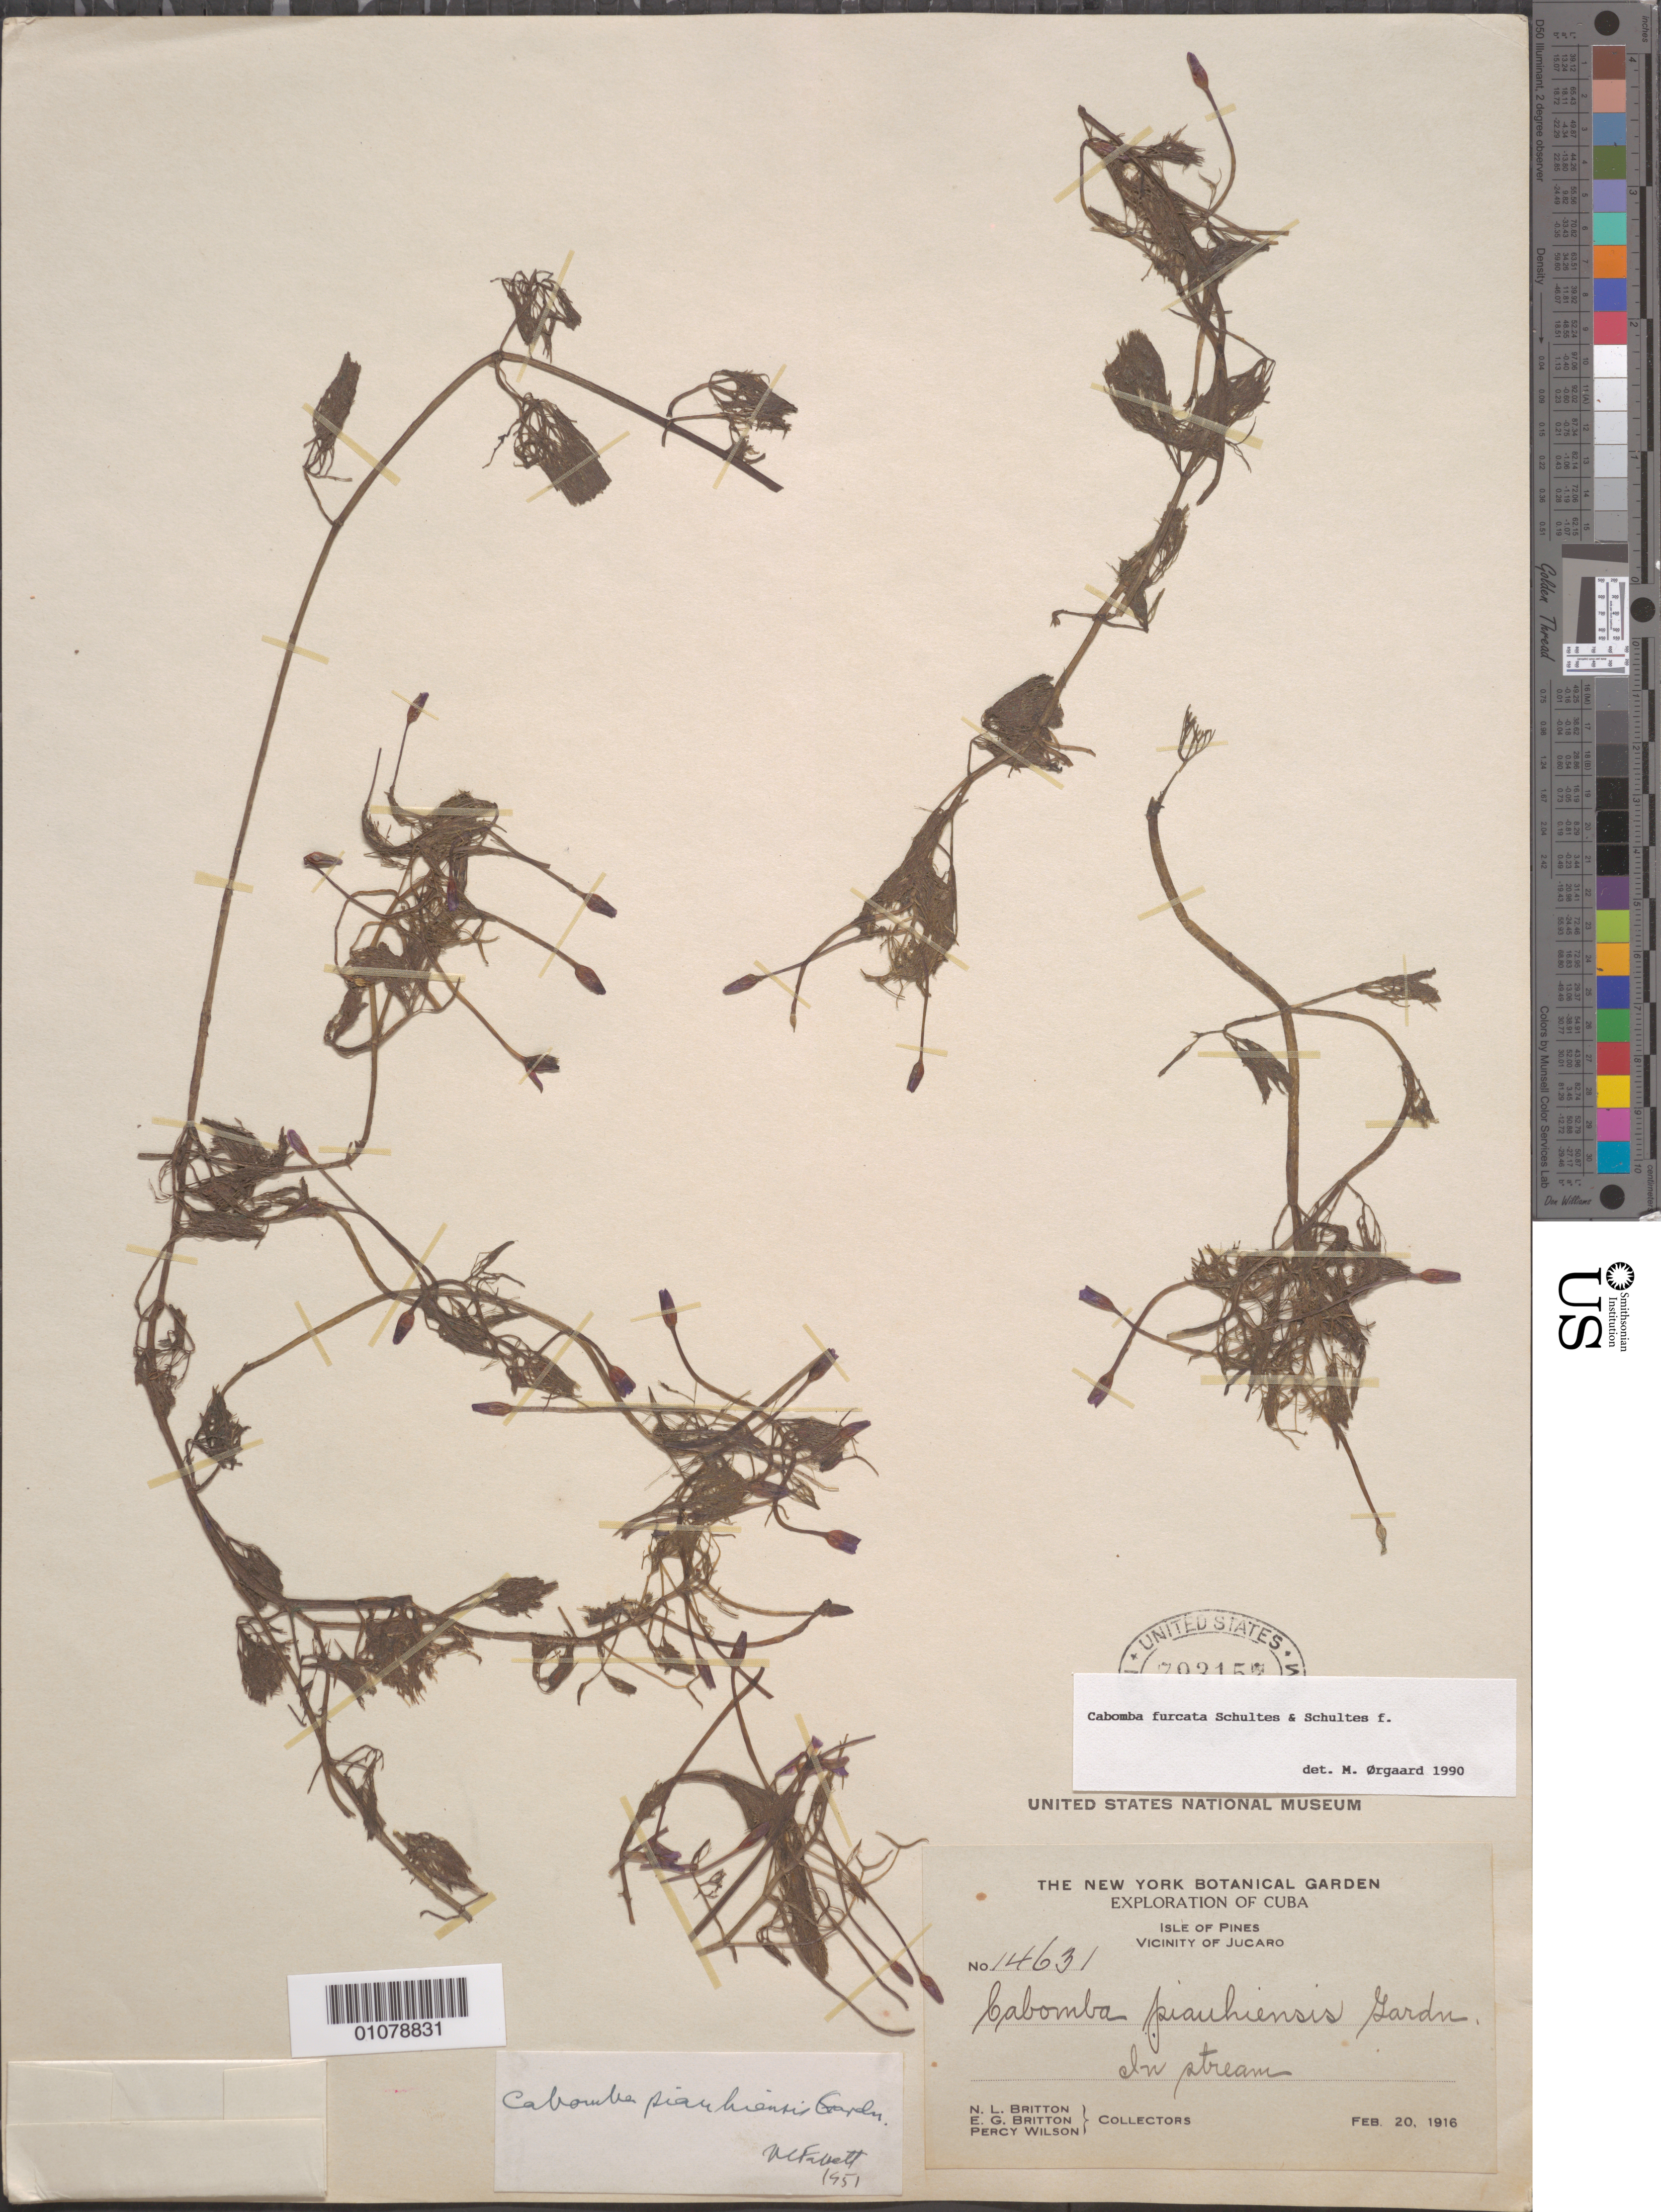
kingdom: Plantae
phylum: Tracheophyta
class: Magnoliopsida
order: Nymphaeales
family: Cabombaceae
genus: Cabomba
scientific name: Cabomba piauhyensis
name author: Gardner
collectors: N. Britton, E. G. Britton & P. Wilson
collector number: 14631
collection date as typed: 20 Feb 1916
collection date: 1916-02-20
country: Cuba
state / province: Isla de La Juventud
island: Isla de la Juventud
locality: Isle of Pines, vicinity of Jucaro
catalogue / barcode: US 793157